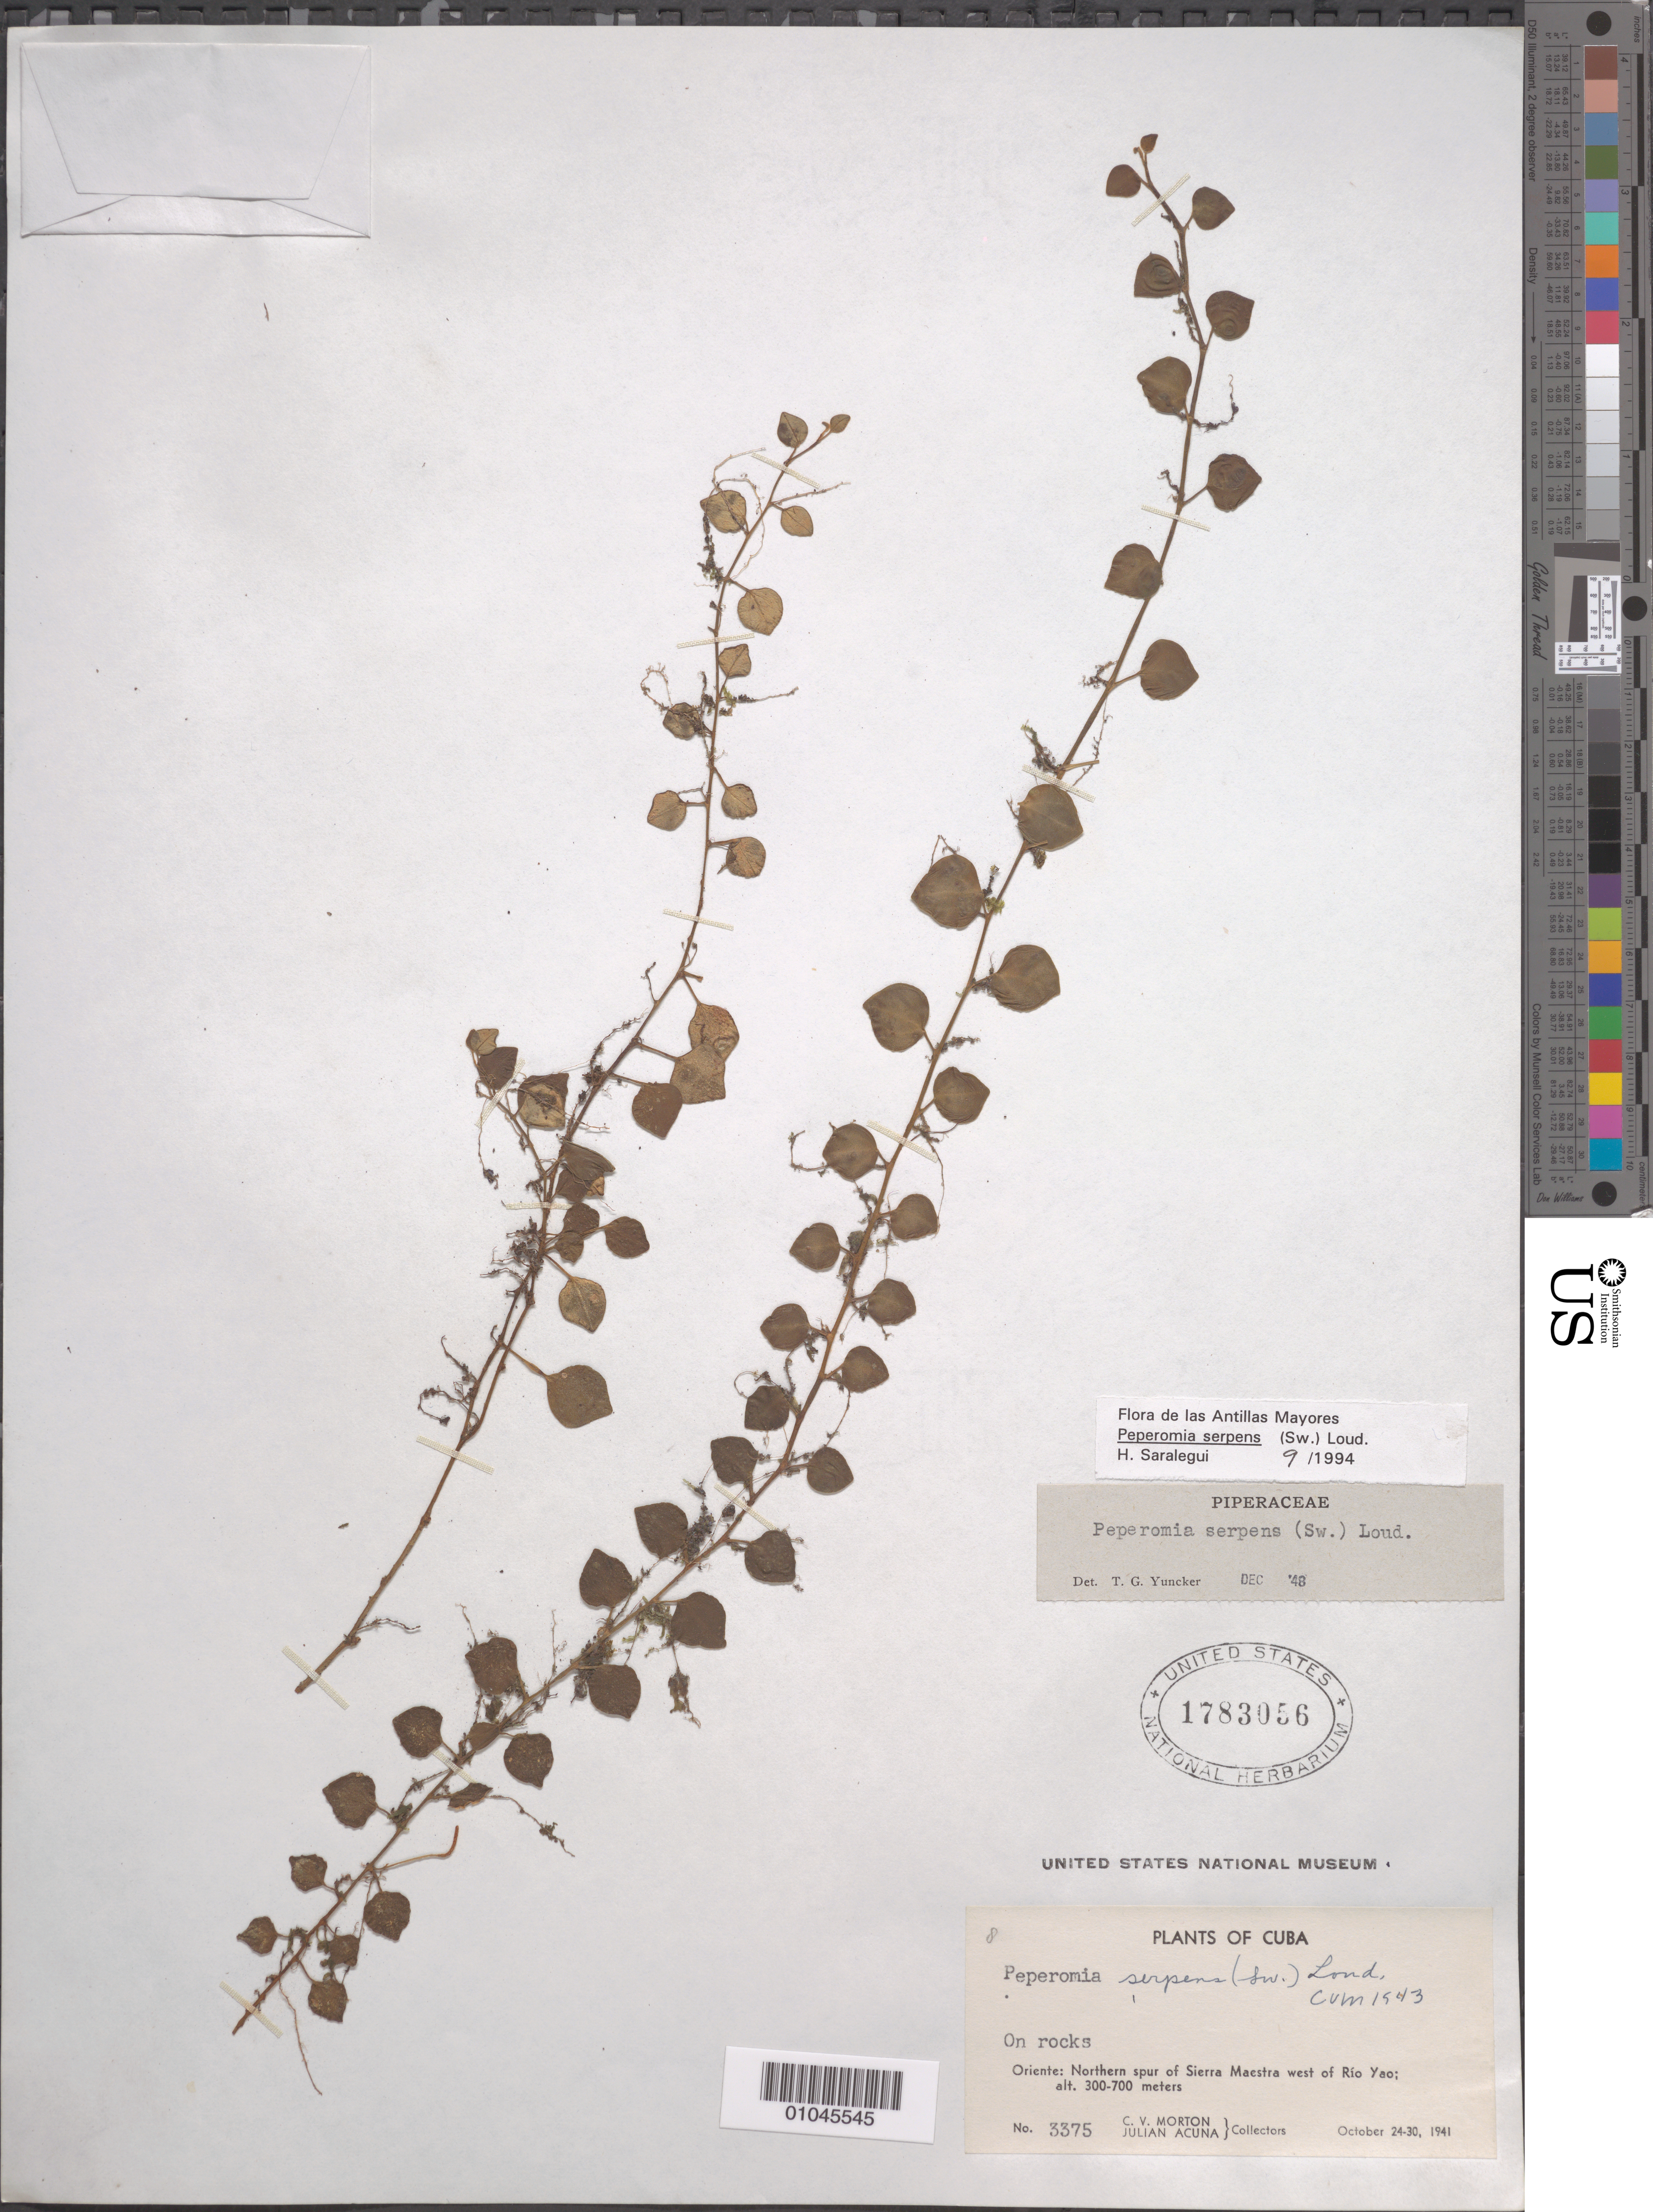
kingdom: Plantae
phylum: Tracheophyta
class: Magnoliopsida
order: Piperales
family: Piperaceae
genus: Peperomia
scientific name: Peperomia serpens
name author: (Sw.) Loudon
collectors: C. V. Morton & J. Acuña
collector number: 3375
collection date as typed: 24 Oct 1941 to 30 Oct 1941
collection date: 1941-10-24/1941-10-30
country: Cuba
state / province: Oriente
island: Cuba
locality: Northern spur of Sierra Maestra west of Rio Yao on rocks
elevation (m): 300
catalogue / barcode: US 1783056